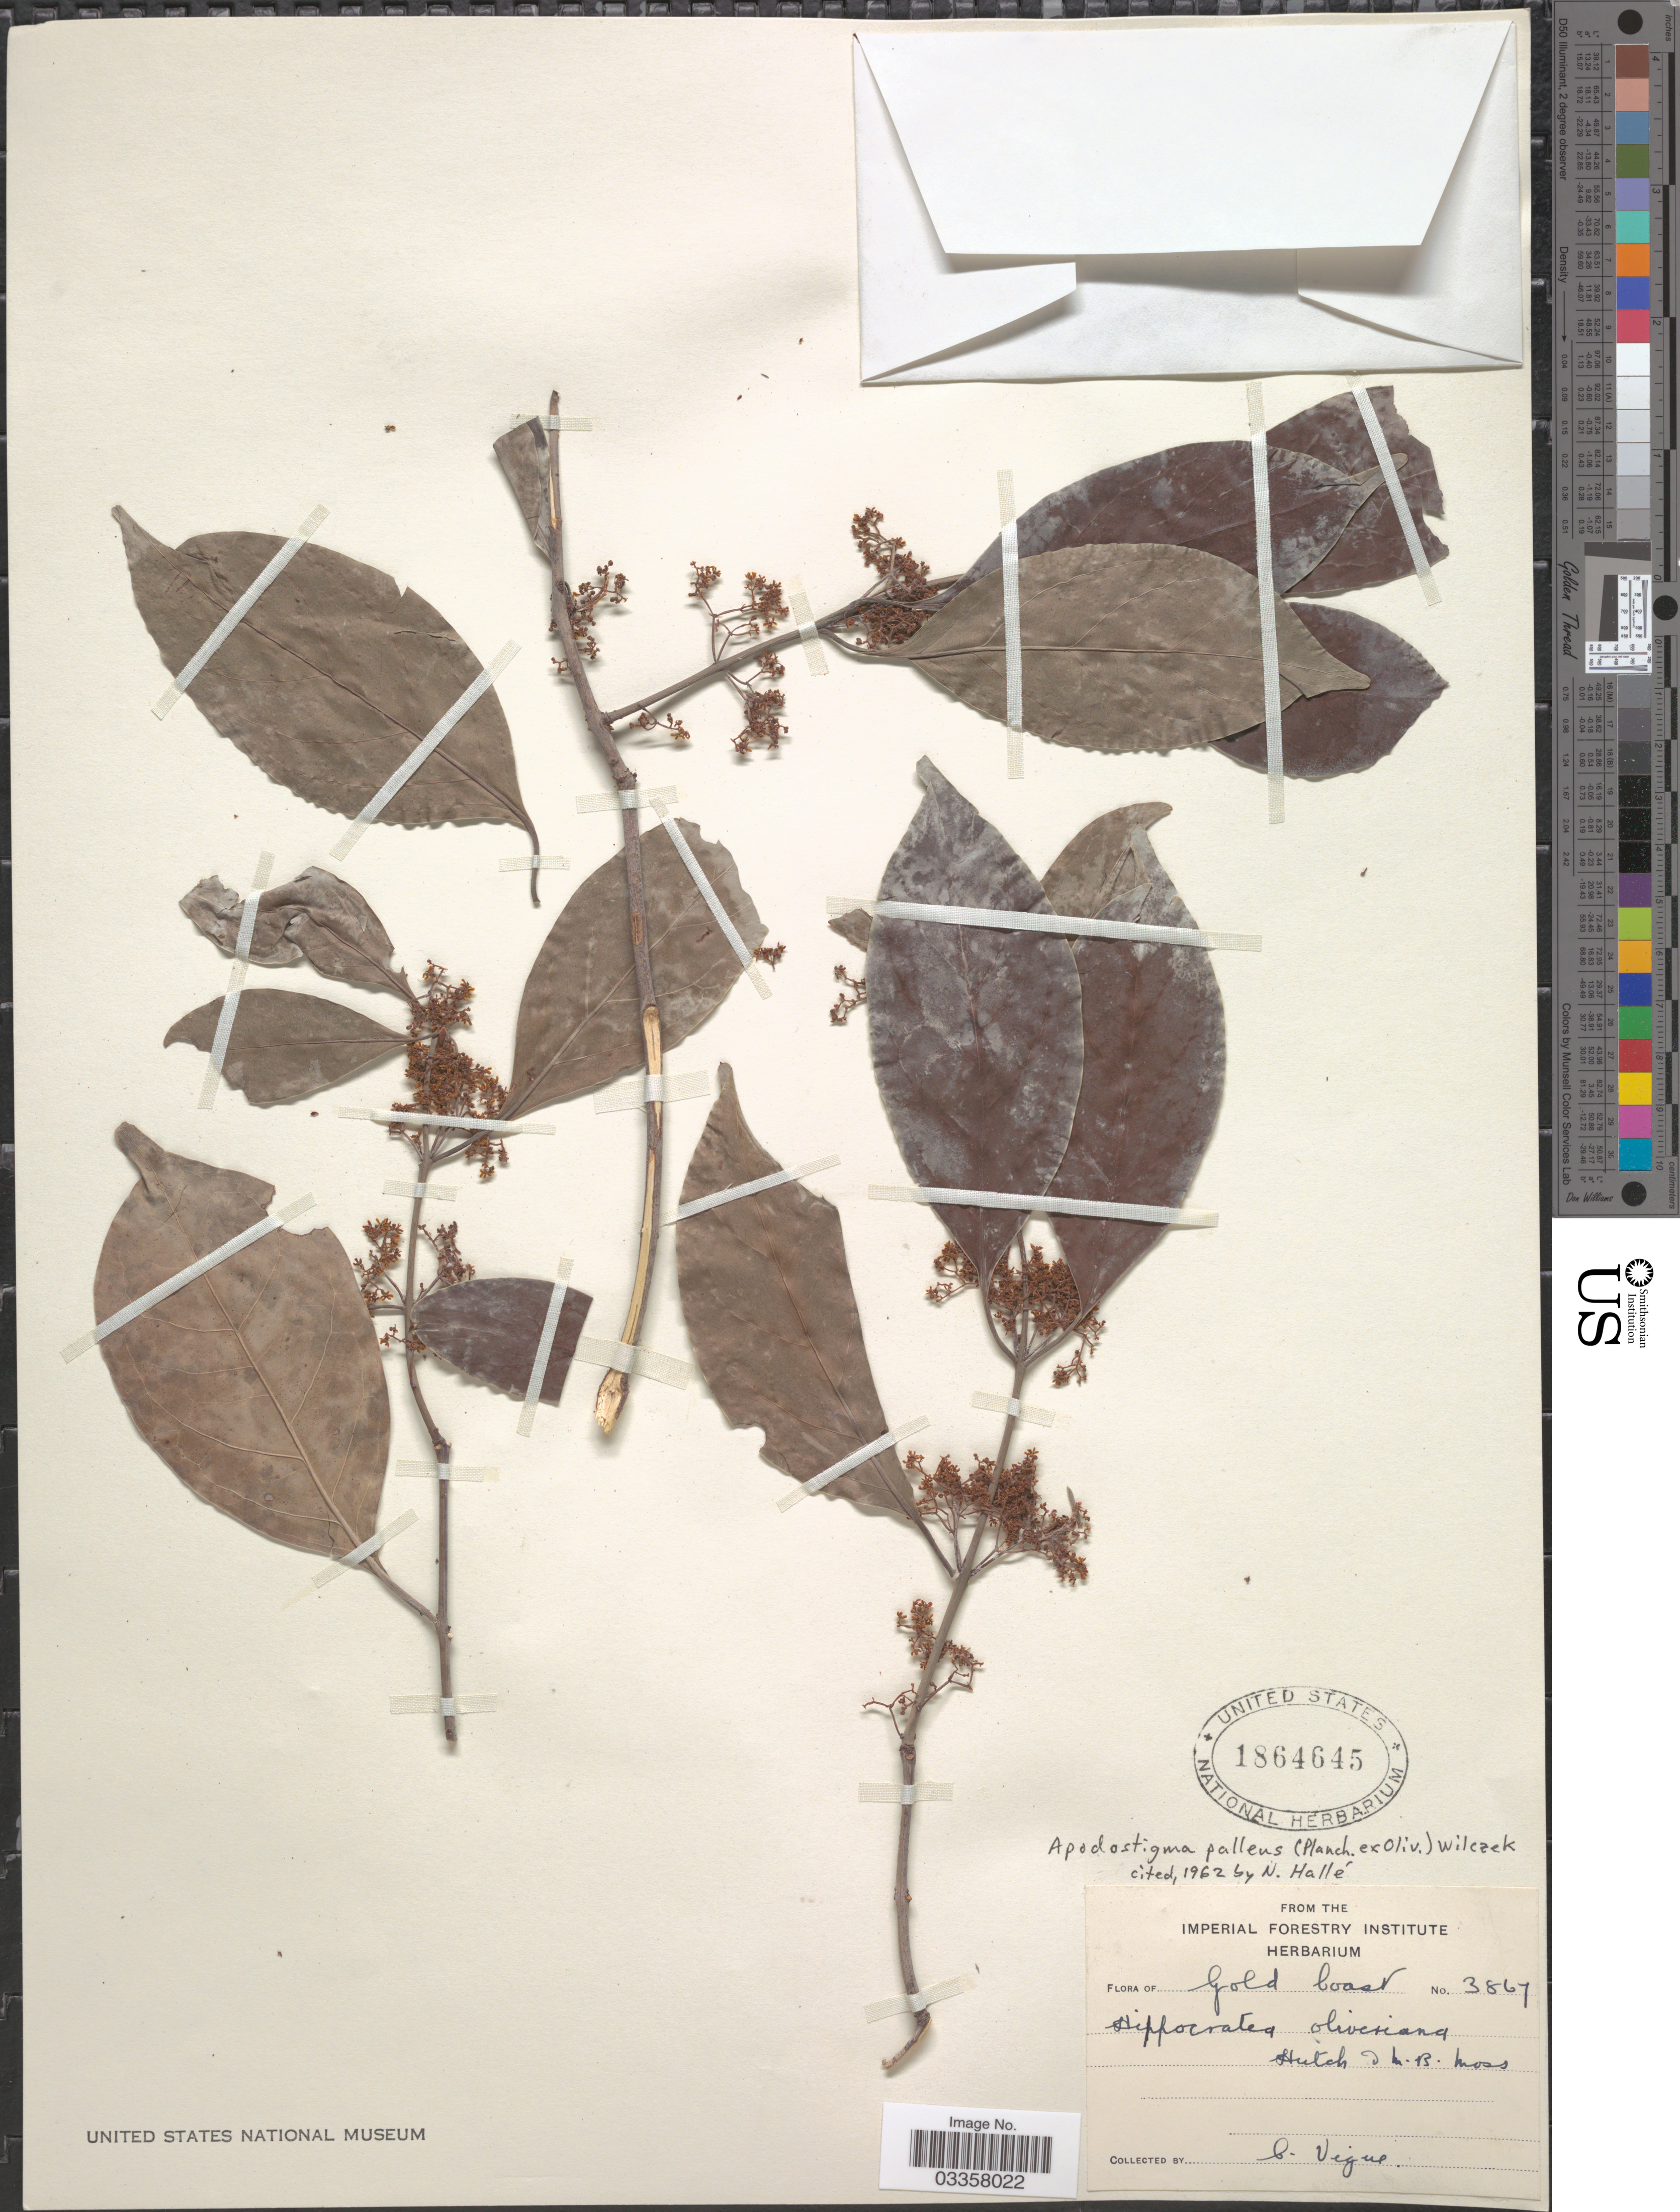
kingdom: Plantae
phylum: Tracheophyta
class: Magnoliopsida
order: Celastrales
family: Celastraceae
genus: Apodostigma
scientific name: Apodostigma pallens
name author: (Planch. ex Oliv.) R. Wilczek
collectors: C. Vigne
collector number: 3867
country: Ghana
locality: Gold Coast.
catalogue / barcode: US 1864645